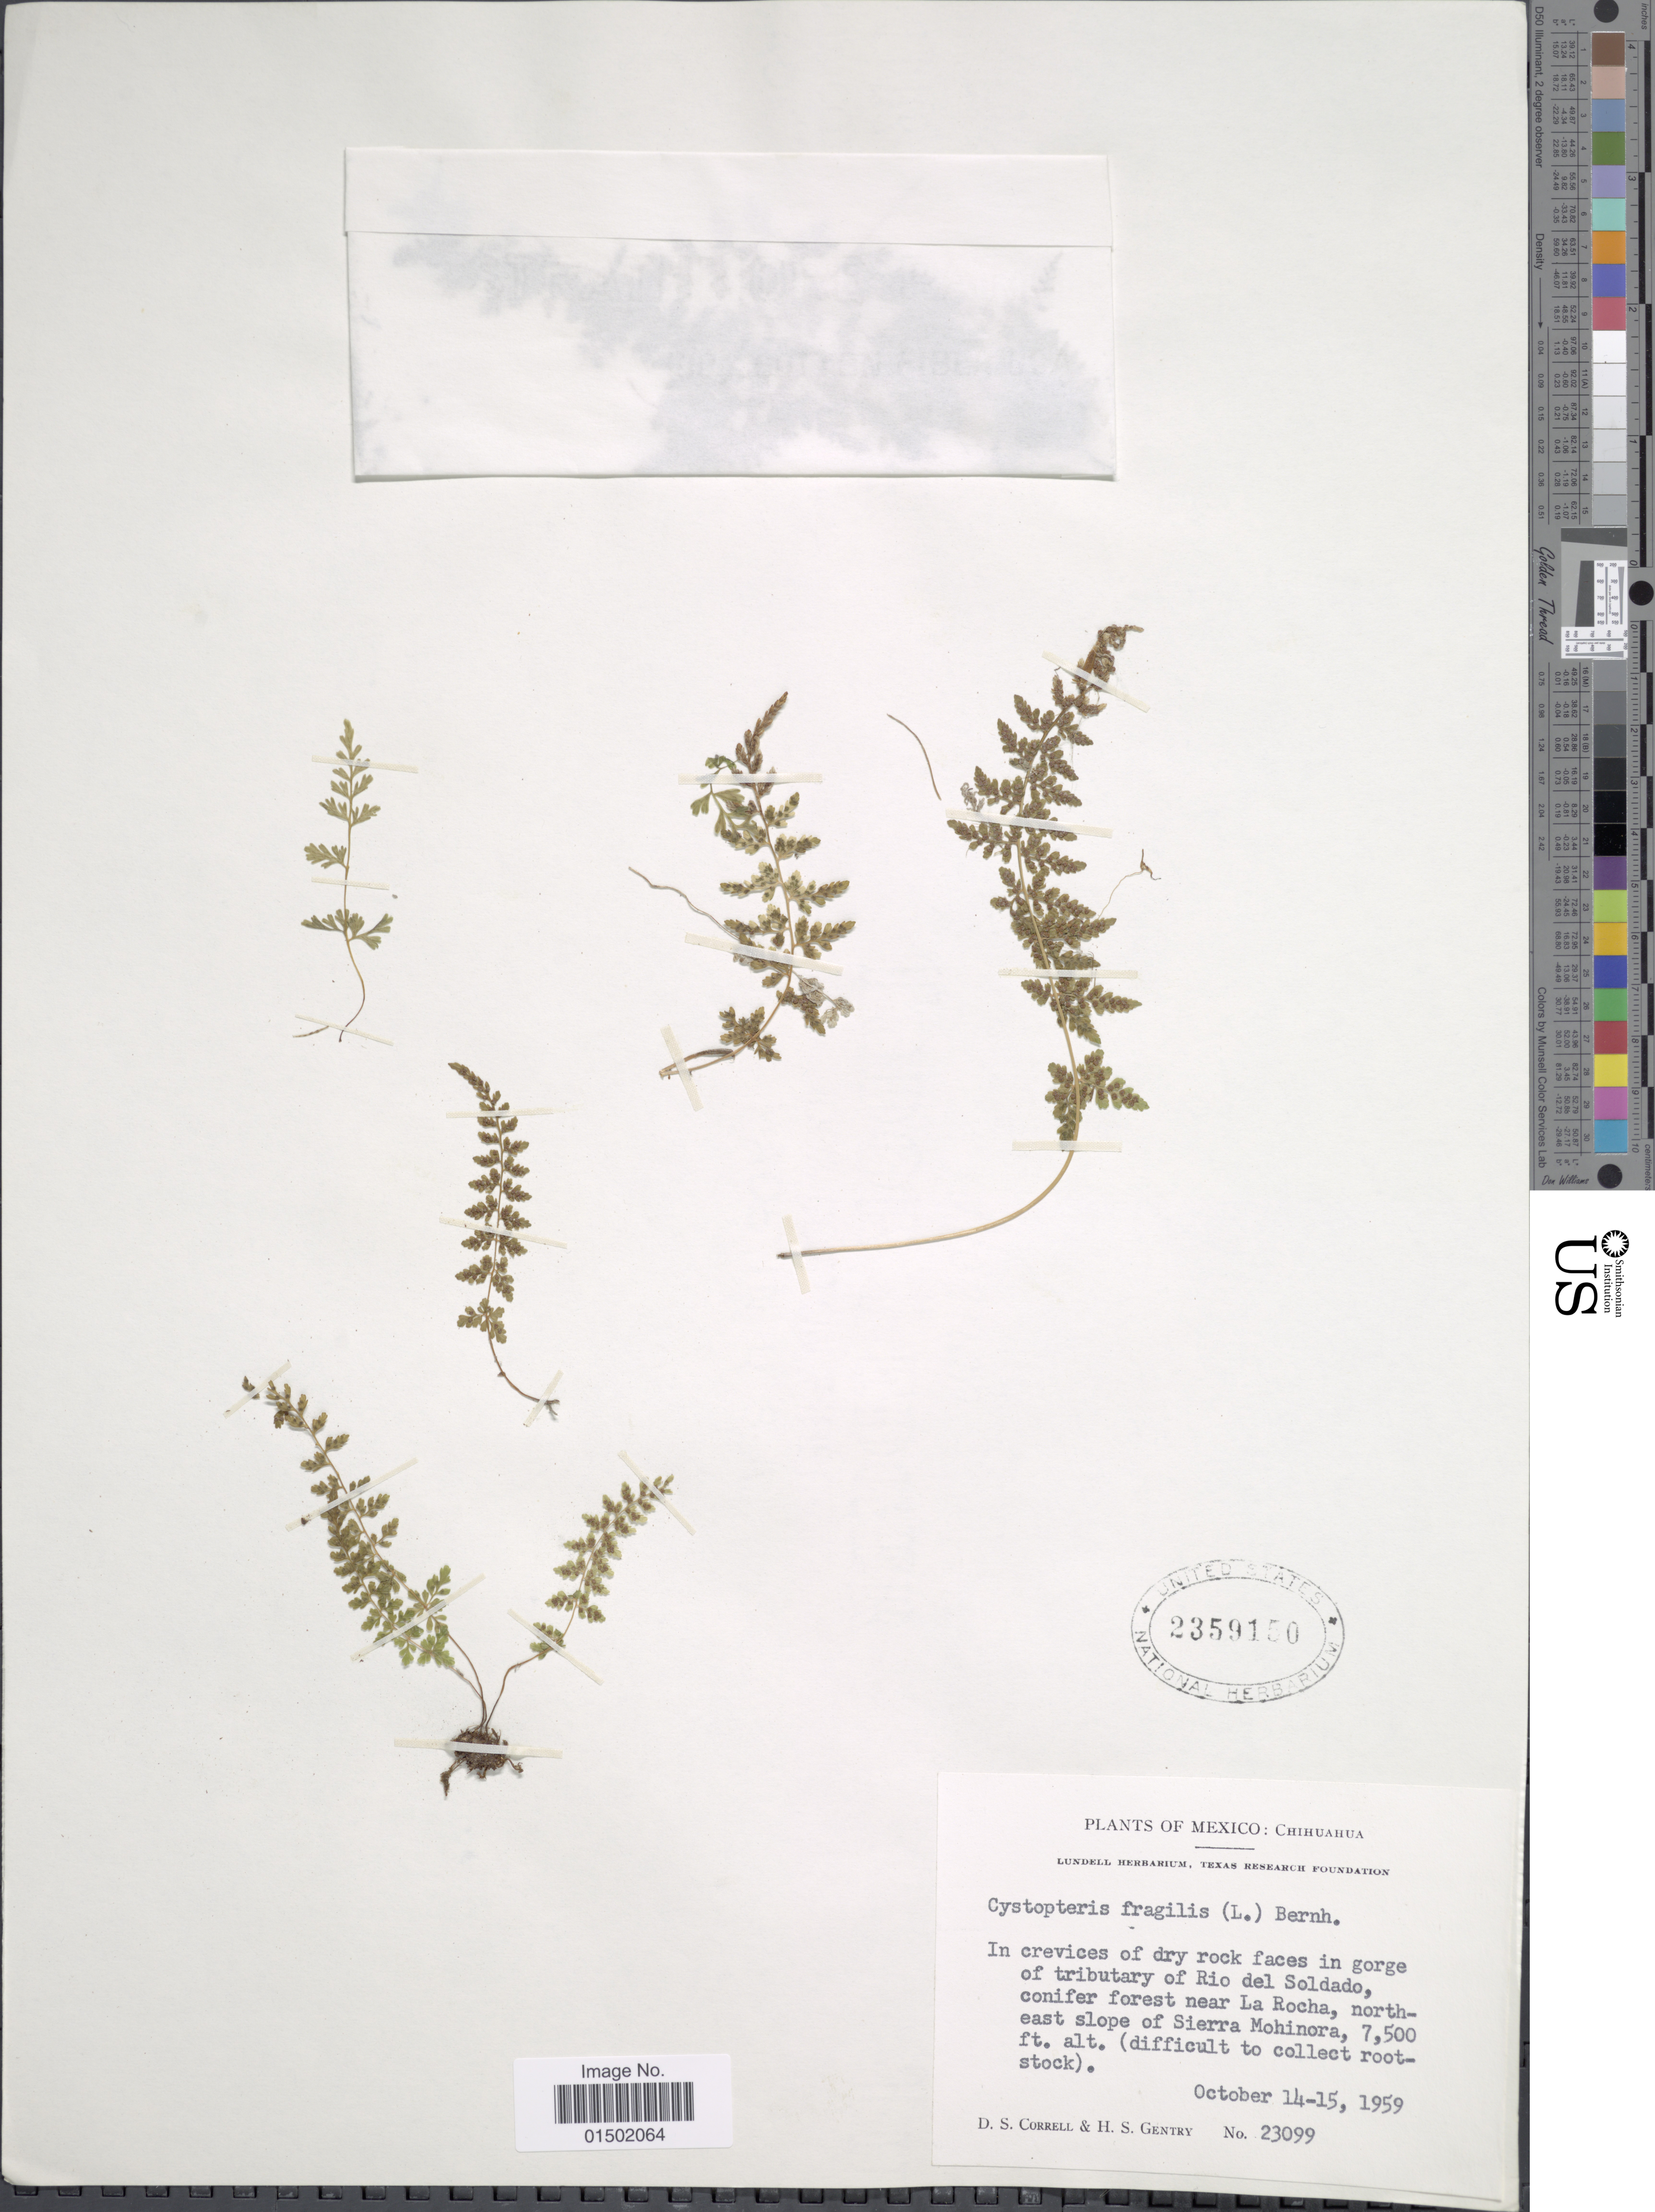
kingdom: Plantae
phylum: Tracheophyta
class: Polypodiopsida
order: Polypodiales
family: Cystopteridaceae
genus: Cystopteris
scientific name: Cystopteris fragilis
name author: (L.) Bernh.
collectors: D. S. Correll & H. S. Gentry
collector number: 23099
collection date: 1959-10-14/1959-10-15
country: Mexico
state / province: Chihuahua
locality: In crevices of dry rock faces in gorge of tributary of Rio del Soldado, conifer forest near La Rocha, north-east slope of Sierra Mohinora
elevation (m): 2286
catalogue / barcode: US 2359150